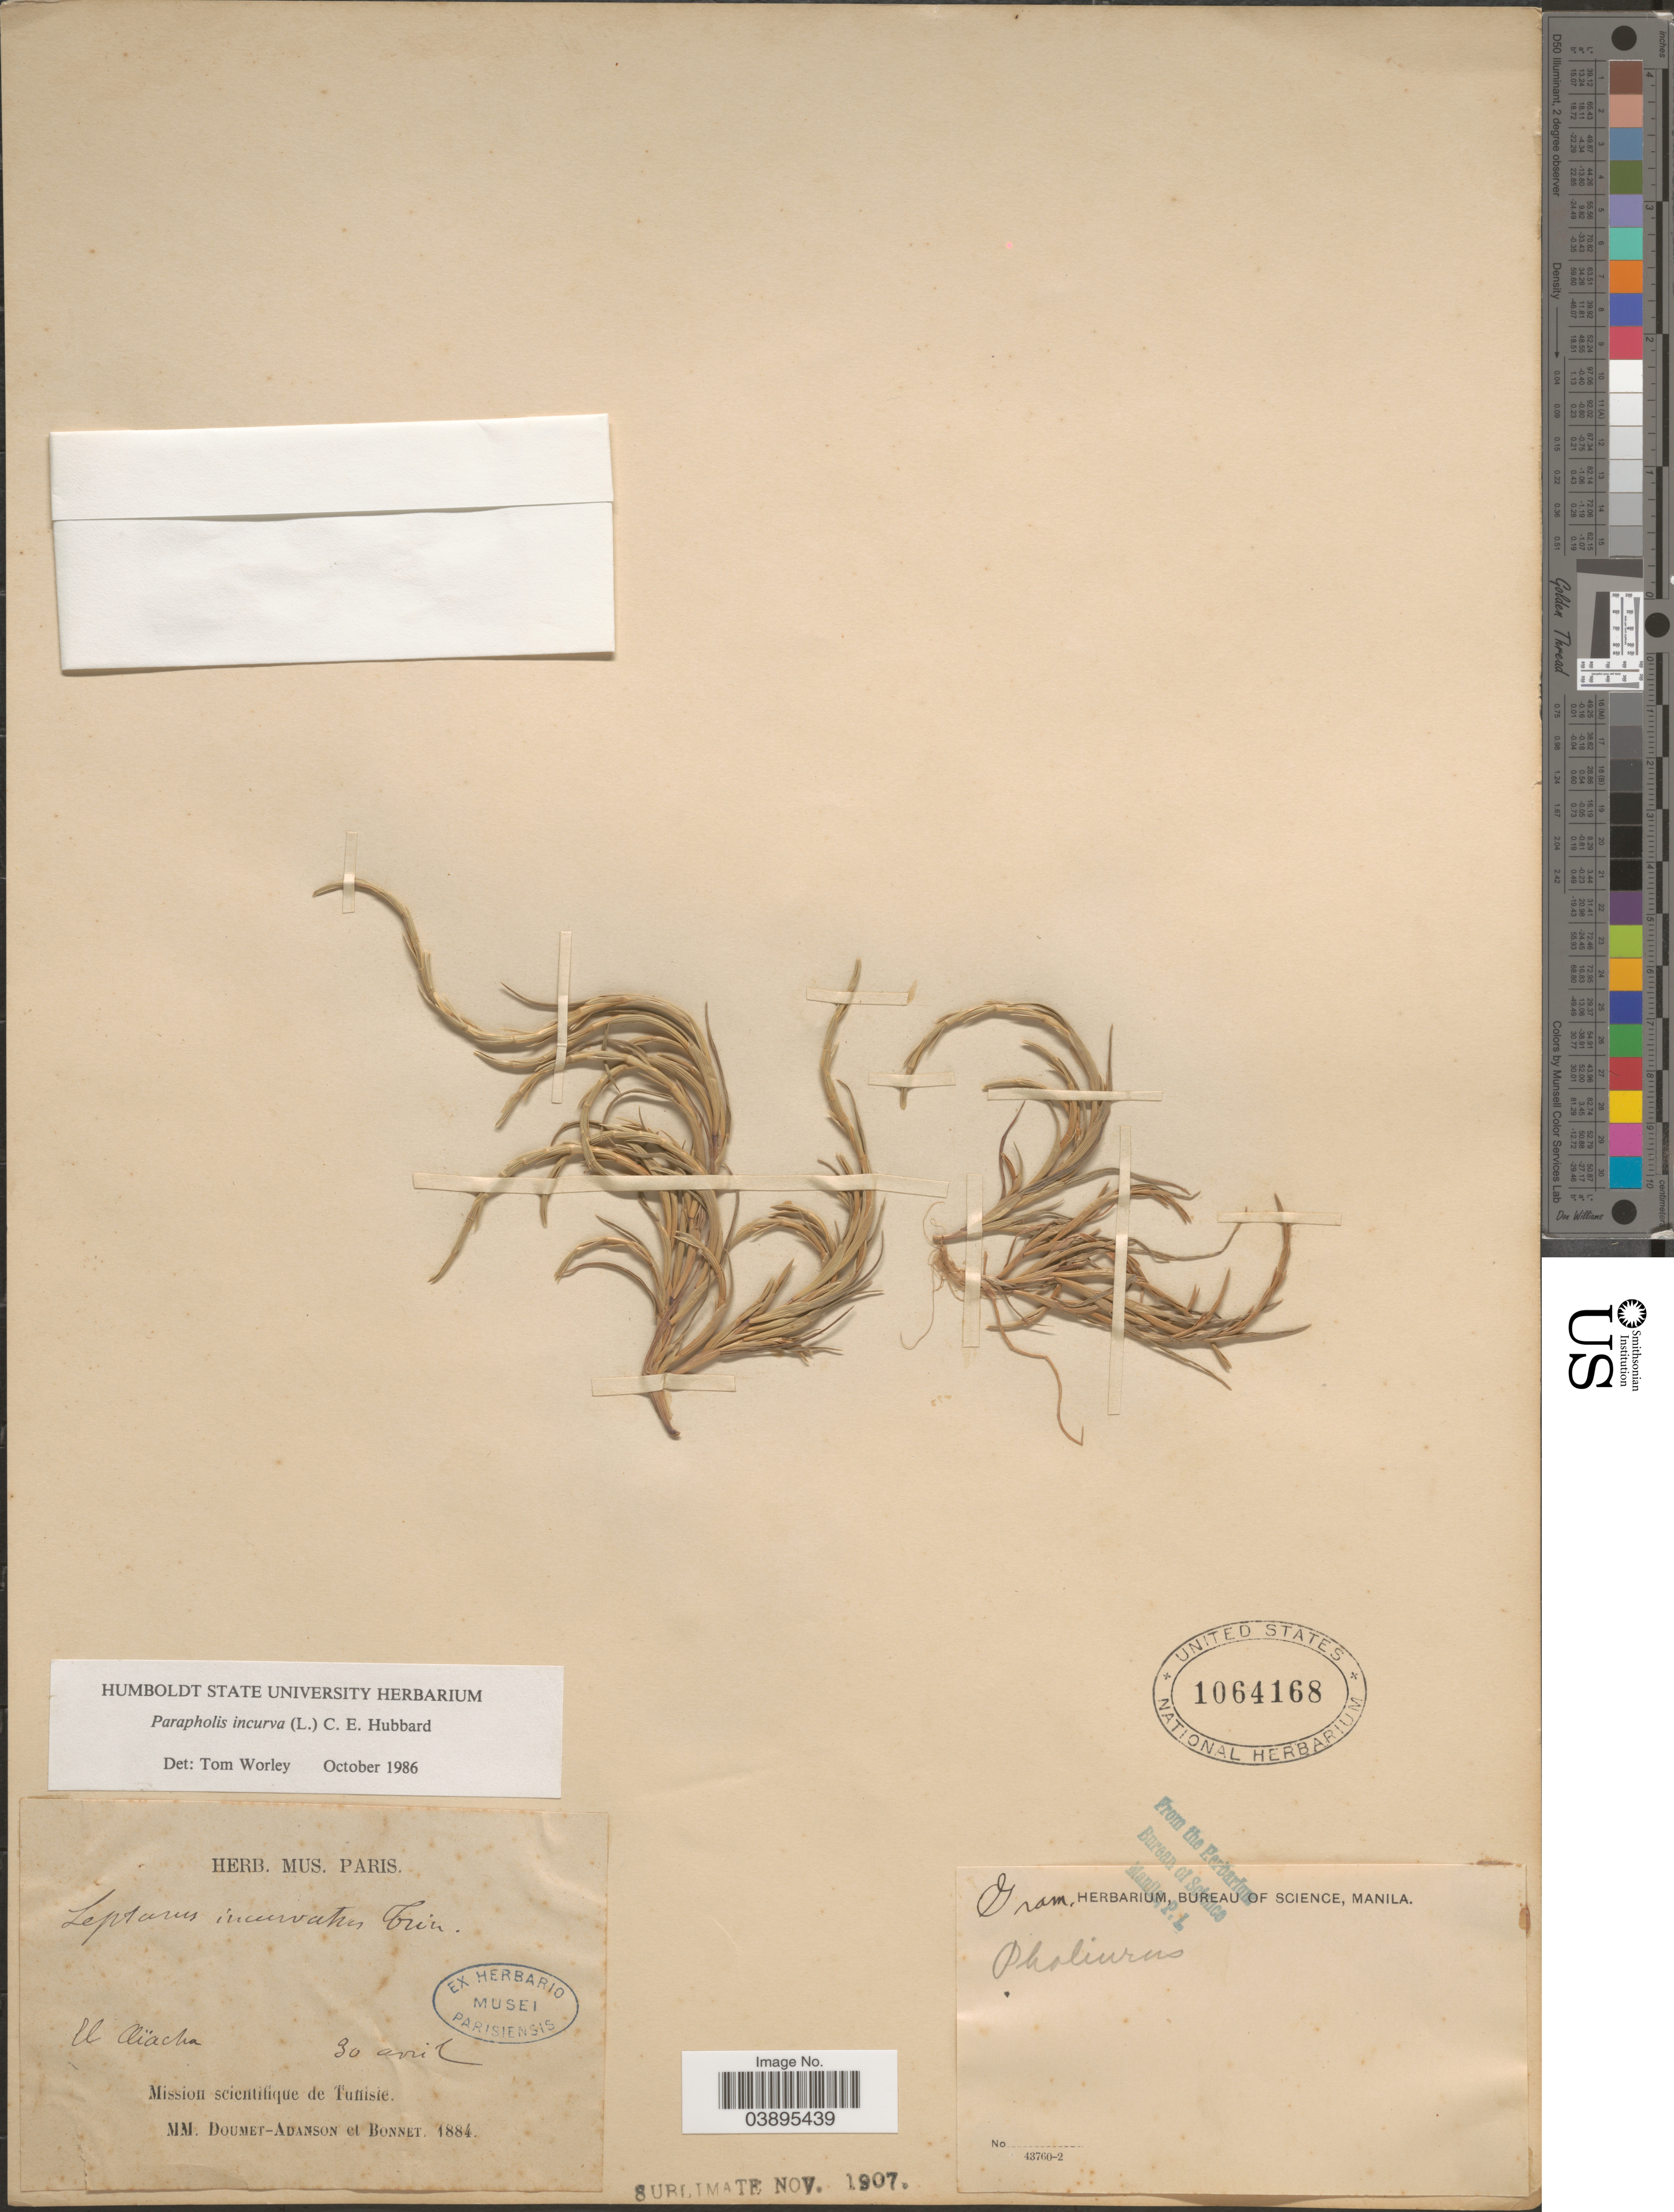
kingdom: Plantae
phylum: Tracheophyta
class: Liliopsida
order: Poales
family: Poaceae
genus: Parapholis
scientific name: Parapholis incurva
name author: (L.) C.E. Hubb.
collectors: Doumet-Adanson & Bonnet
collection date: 1884-04-30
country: Tunisia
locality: El Aïacha.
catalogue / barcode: US 1064168